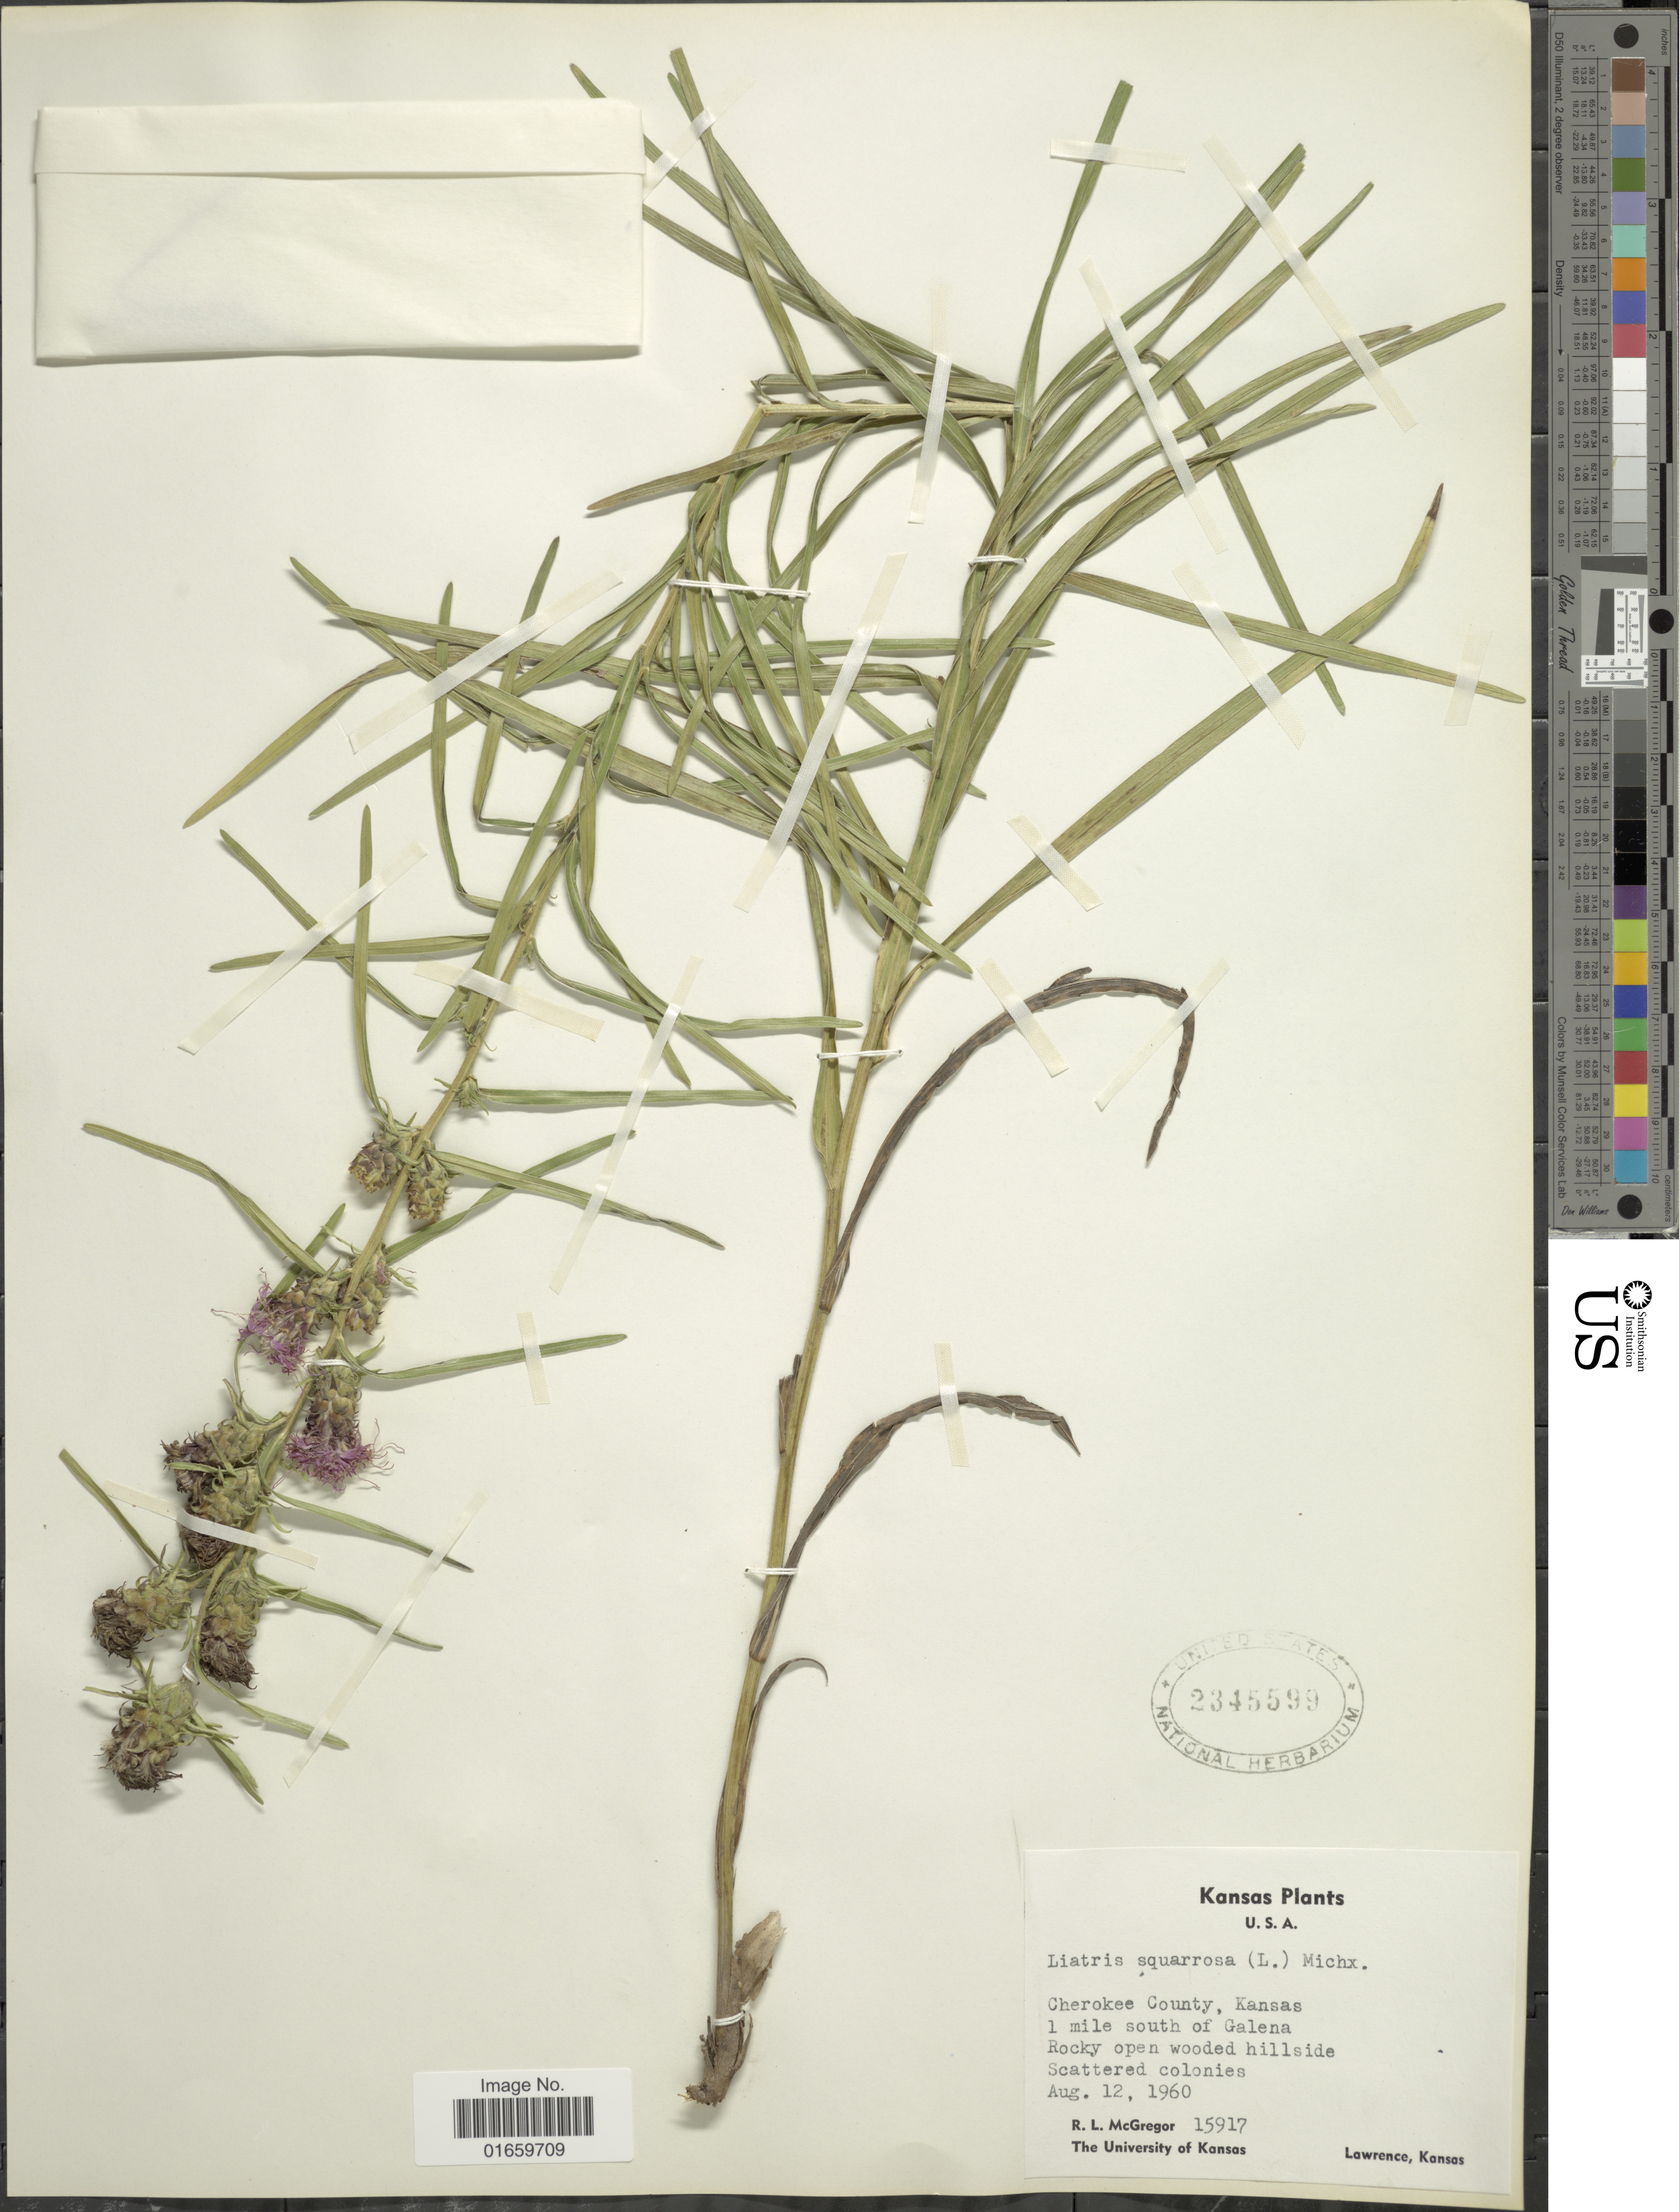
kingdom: Plantae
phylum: Tracheophyta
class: Magnoliopsida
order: Asterales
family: Asteraceae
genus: Liatris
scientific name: Liatris squarrosa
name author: (L.) Michx.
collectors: R. McGregor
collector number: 15917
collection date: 1960-08-12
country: United States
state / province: Kansas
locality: Cherokee County, Kansas 1 mile south of Galena, Lawrence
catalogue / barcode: US 2345599